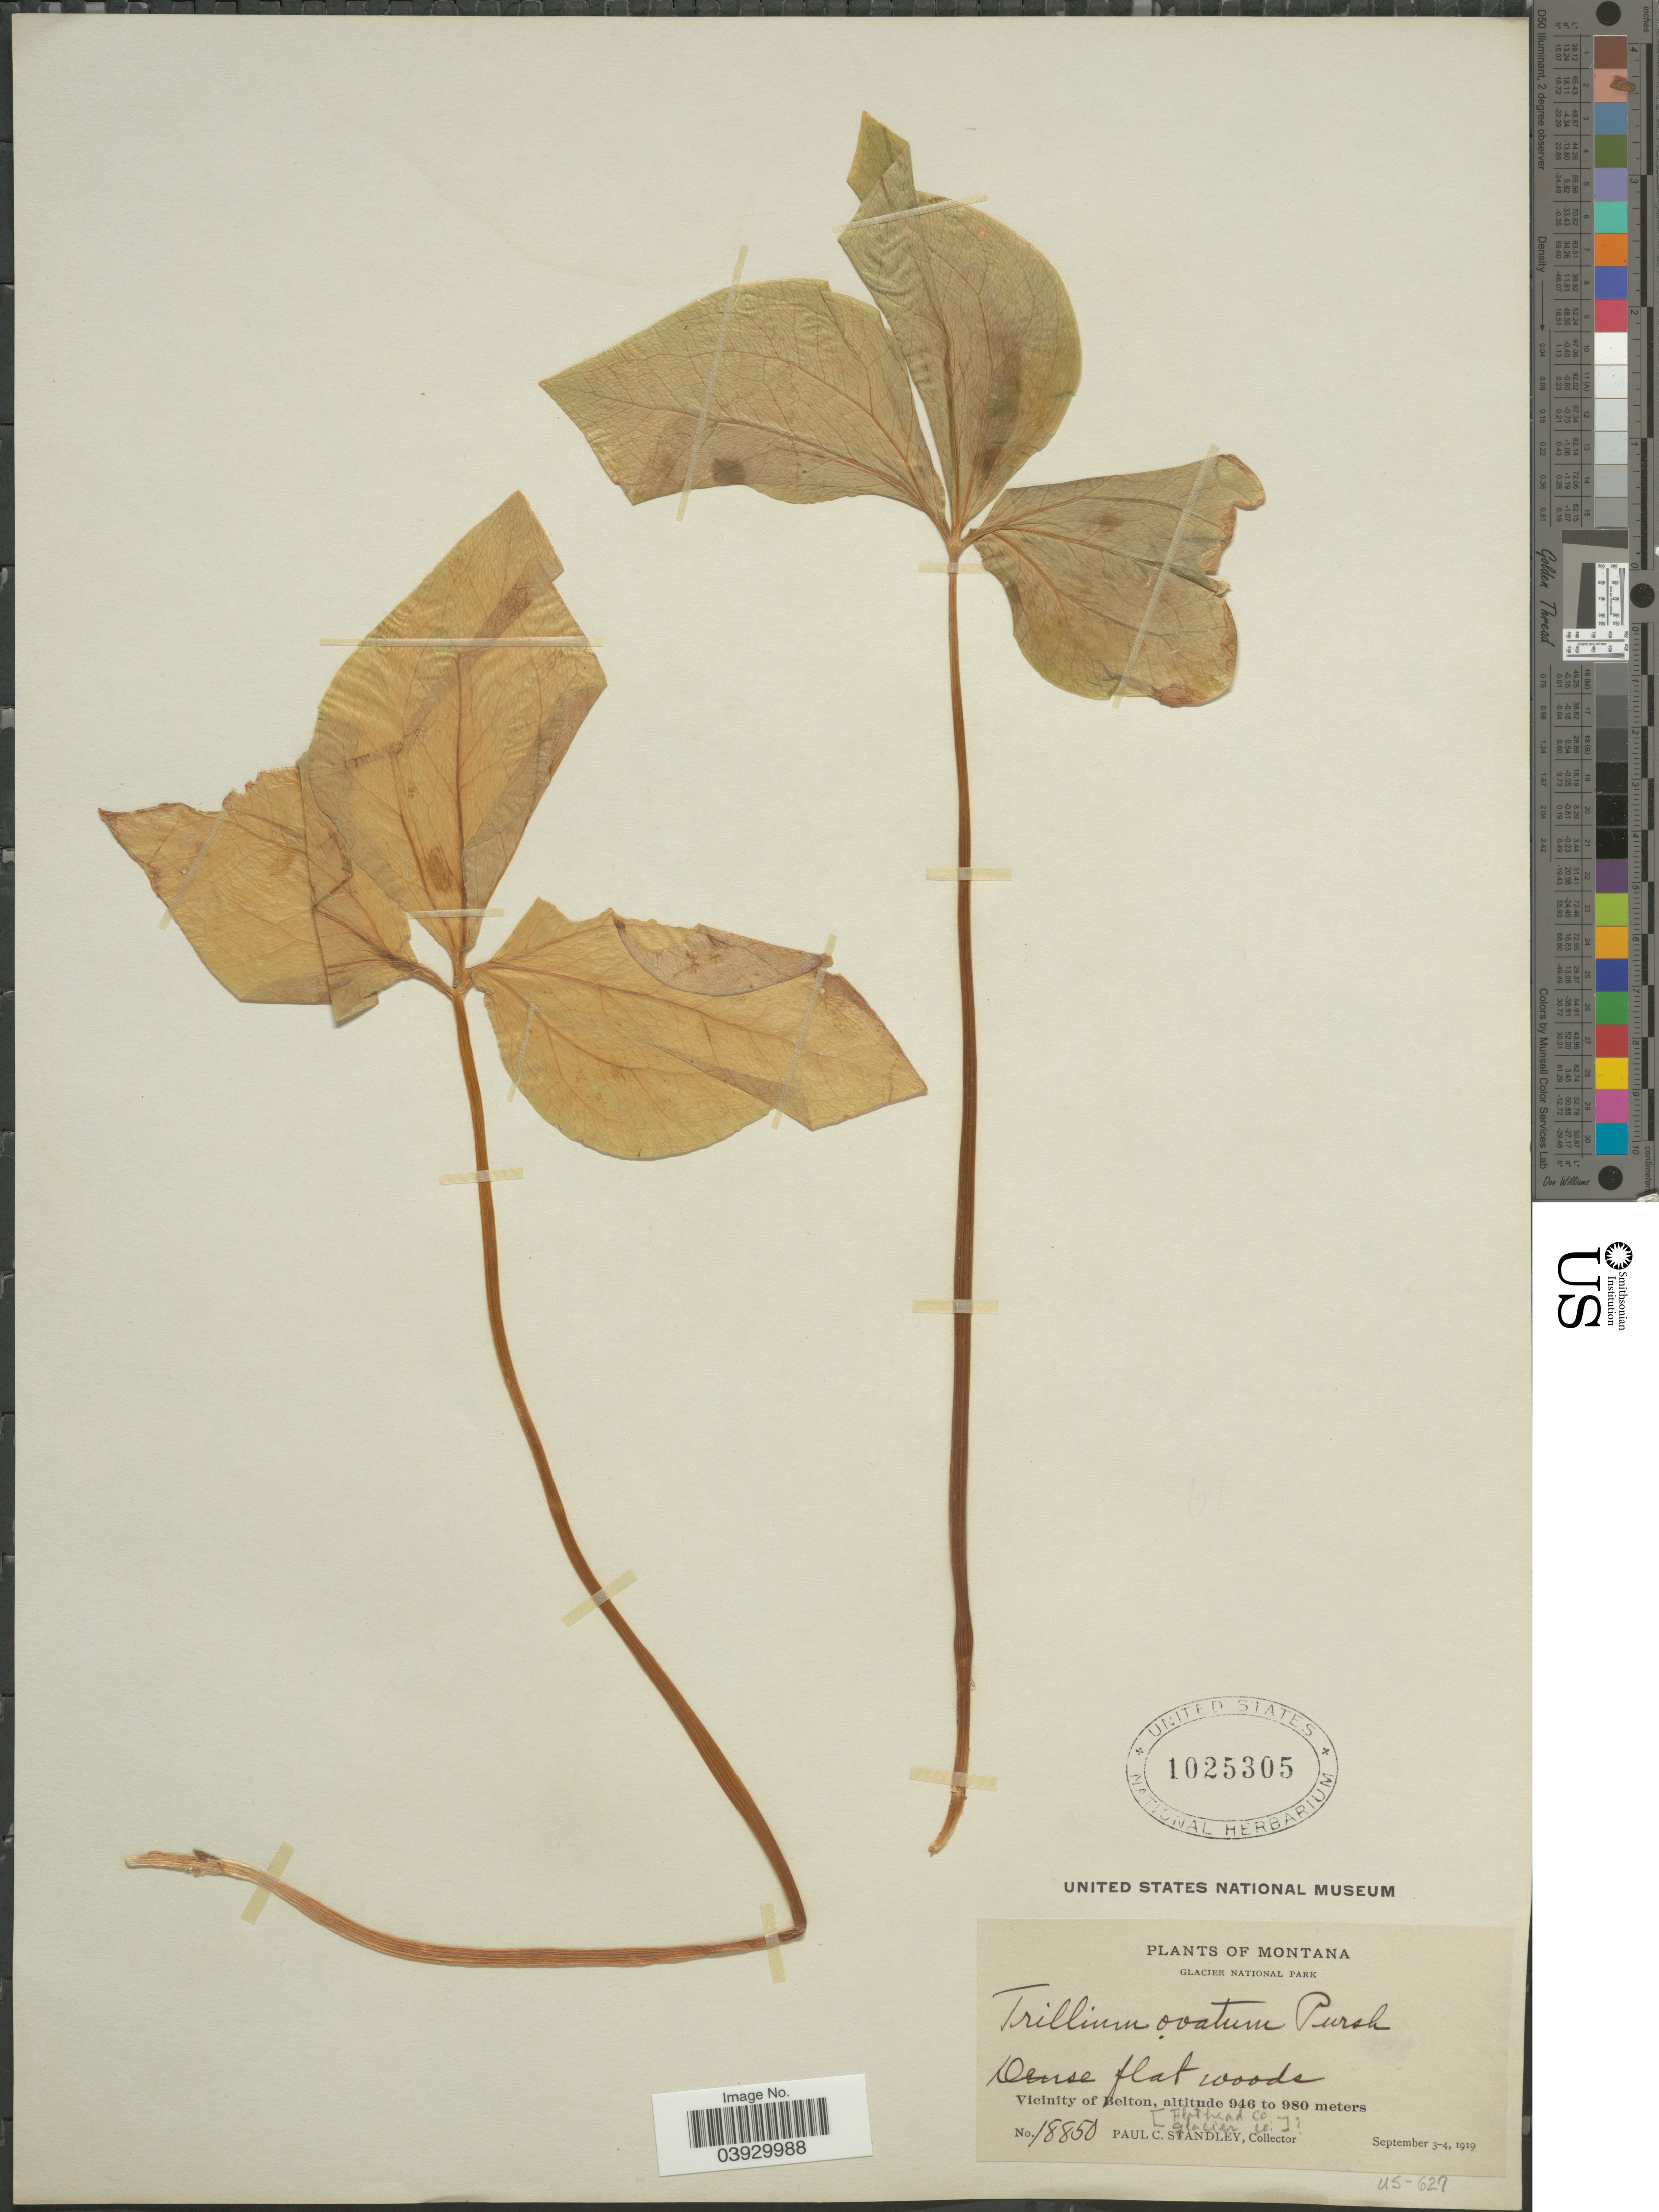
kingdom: Plantae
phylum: Tracheophyta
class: Liliopsida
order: Liliales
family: Melanthiaceae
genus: Trillium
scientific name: Trillium ovatum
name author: Pursh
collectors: P. C. Standley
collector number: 18850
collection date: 1919-09-03/1919-09-04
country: United States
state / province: Montana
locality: Glacier National Park. Vicinity of Belton. [Flathead Co., Glacier Co].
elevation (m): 946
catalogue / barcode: US 1025305